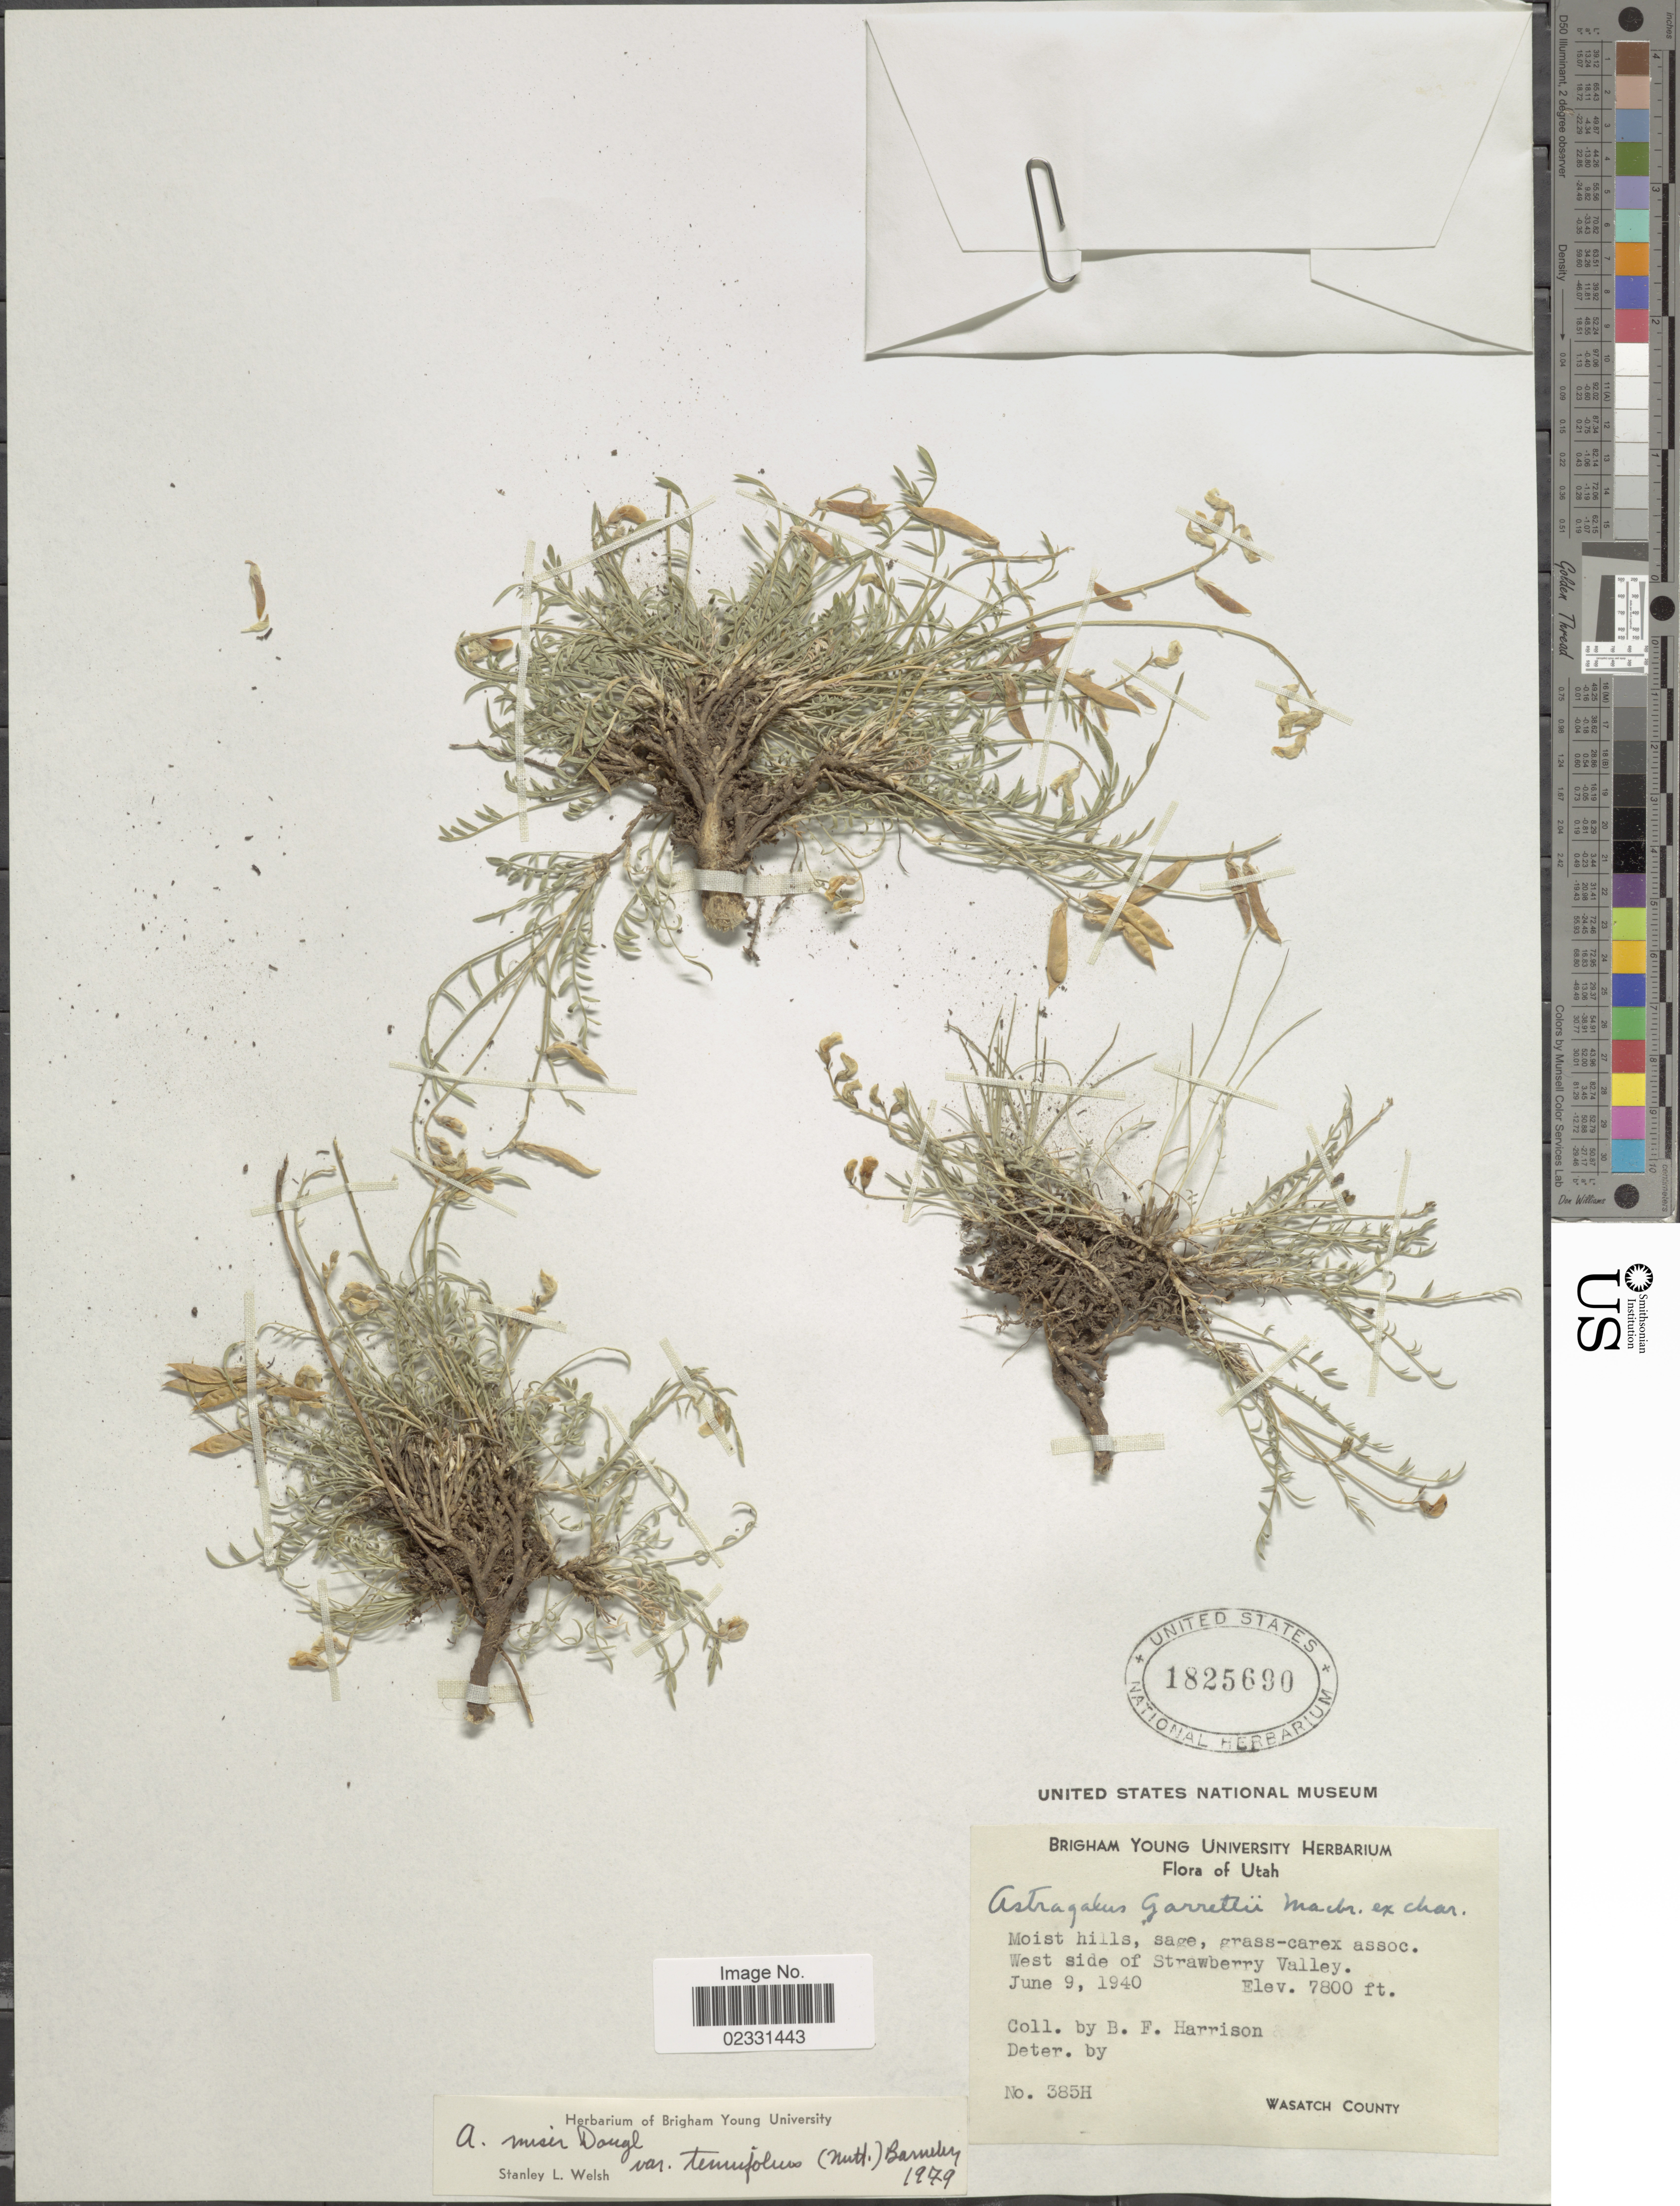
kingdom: Plantae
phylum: Tracheophyta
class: Magnoliopsida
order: Fabales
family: Fabaceae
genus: Astragalus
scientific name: Astragalus garrettii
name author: J.F. Macbr.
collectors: B. F. Harrison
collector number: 385H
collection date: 1940-06-09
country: United States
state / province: Utah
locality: West side of Strawberry Valley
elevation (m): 2377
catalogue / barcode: US 1825690